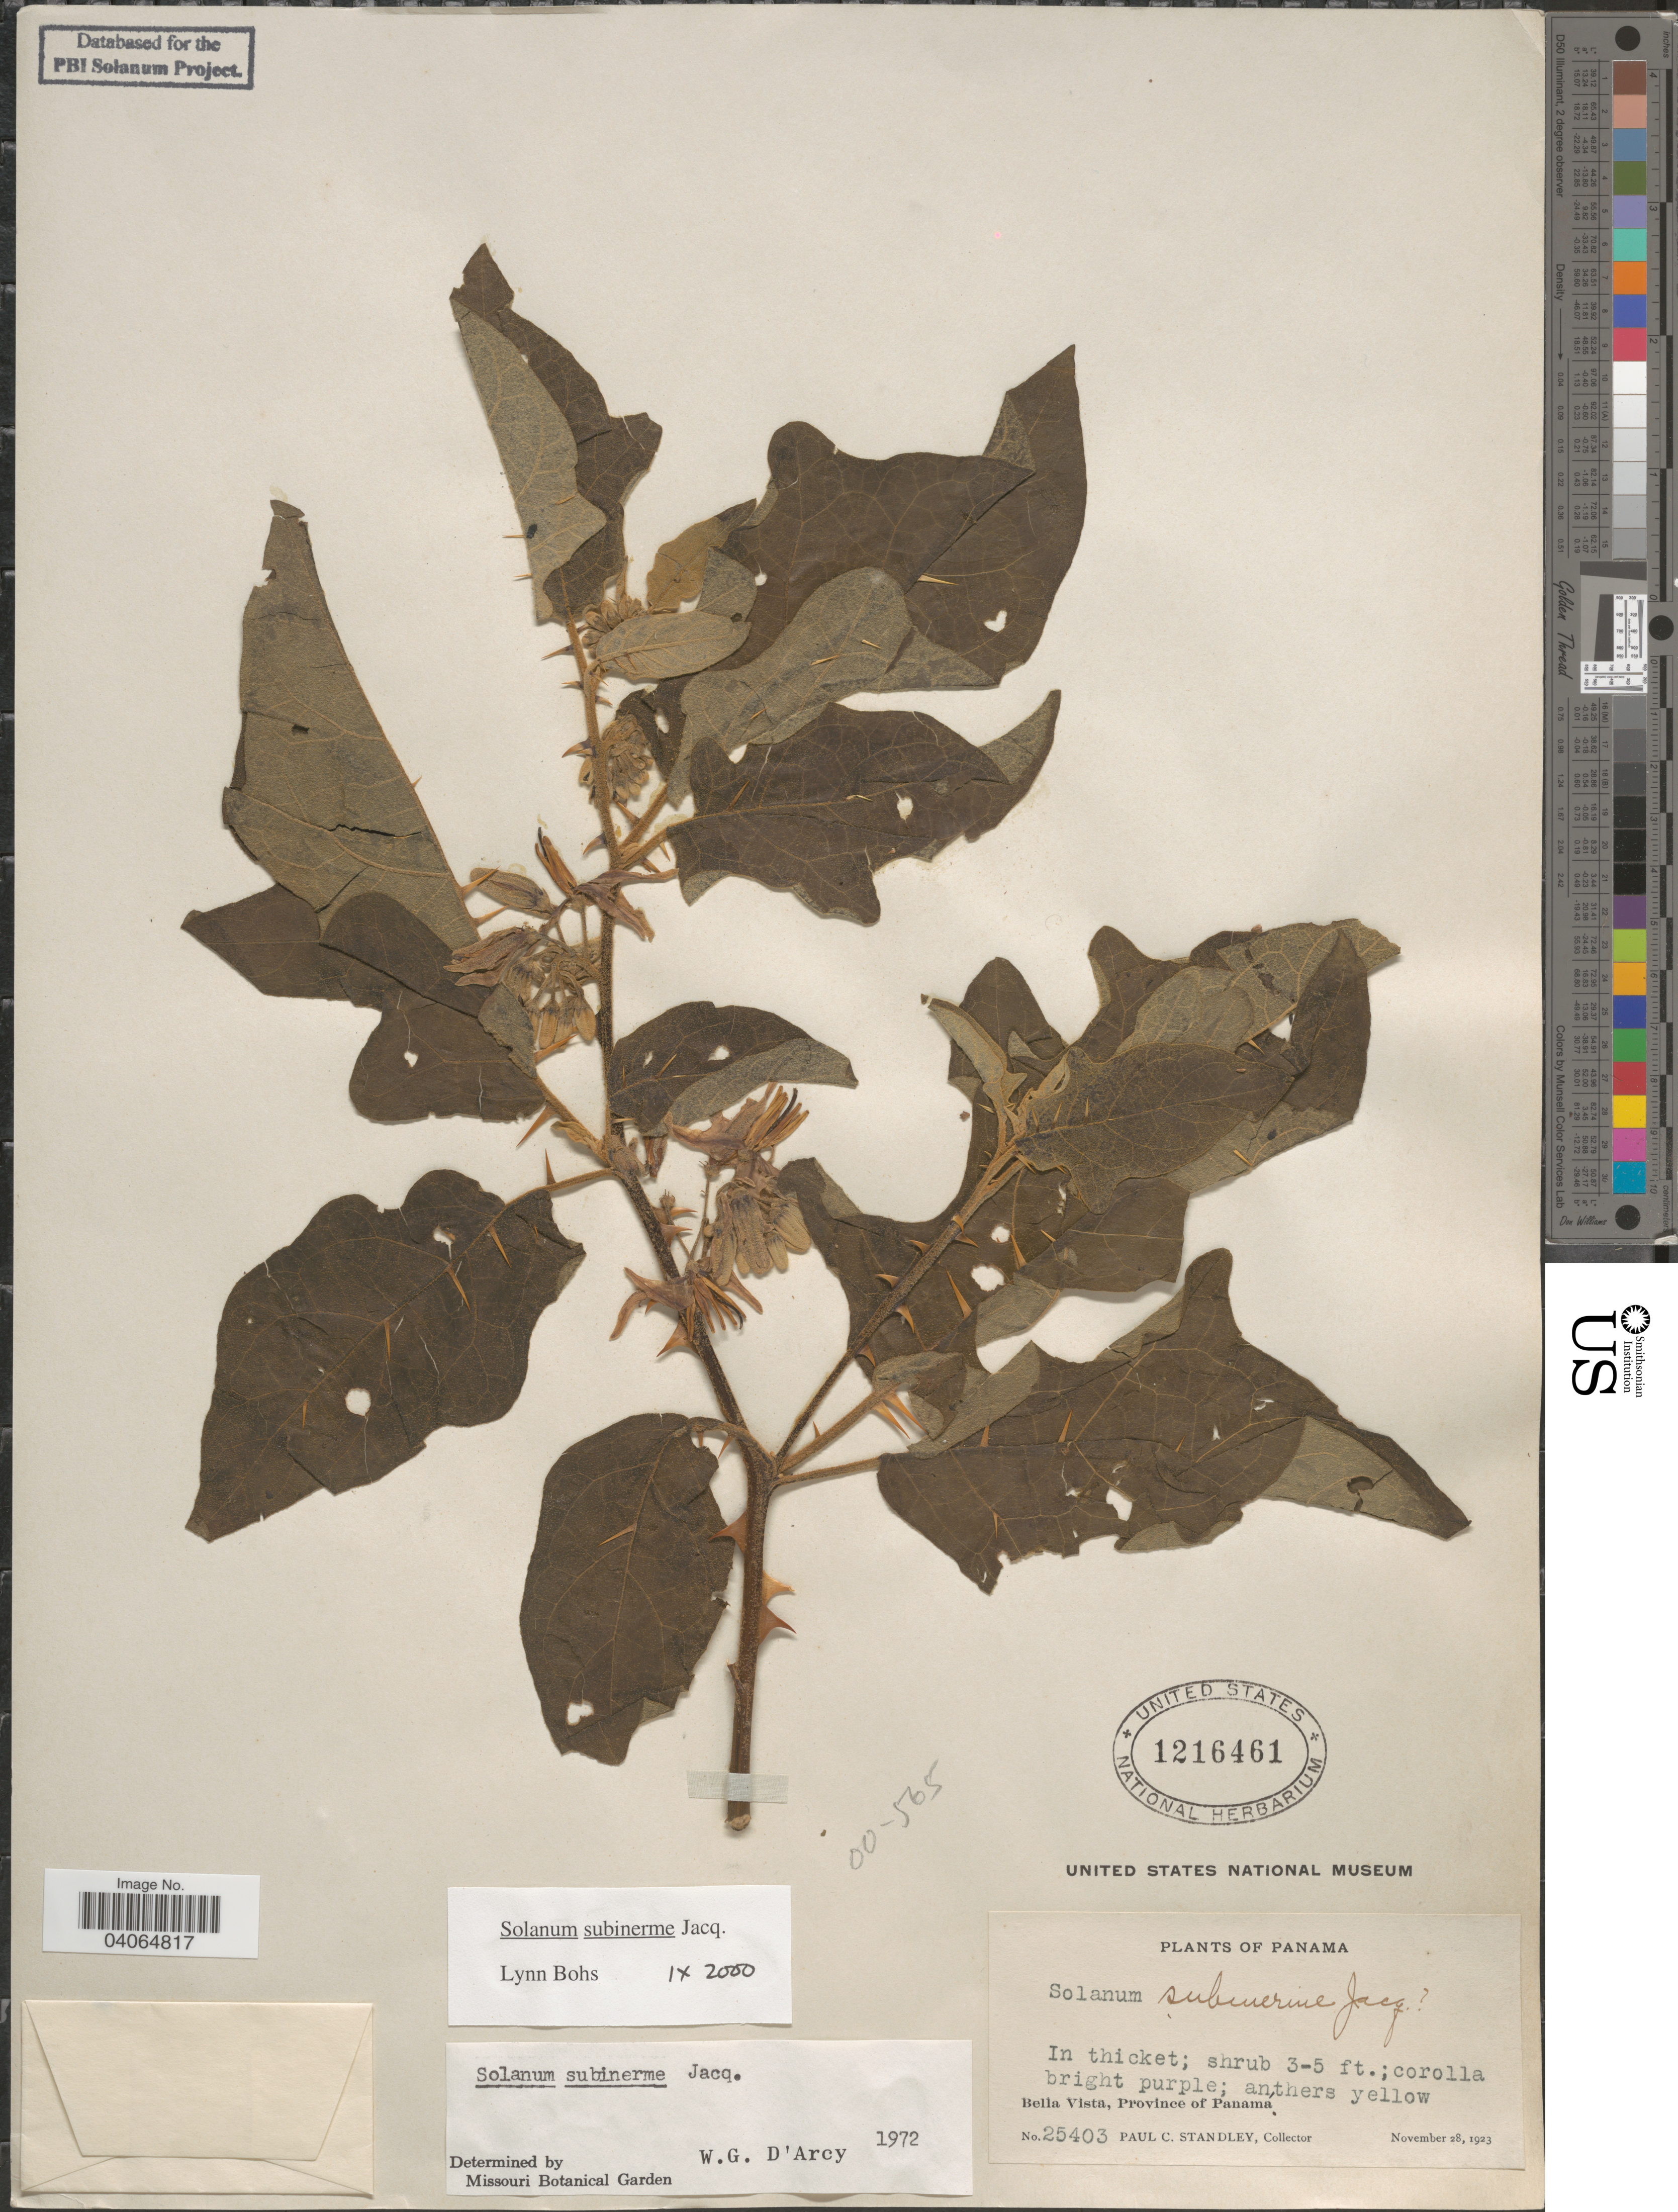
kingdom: Plantae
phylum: Tracheophyta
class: Magnoliopsida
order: Solanales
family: Solanaceae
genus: Solanum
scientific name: Solanum subinerme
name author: Jacq.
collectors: P. C. Standley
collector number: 25403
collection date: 1923-11-28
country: Panama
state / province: Panamá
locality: Bella Vista.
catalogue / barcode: US 1216461